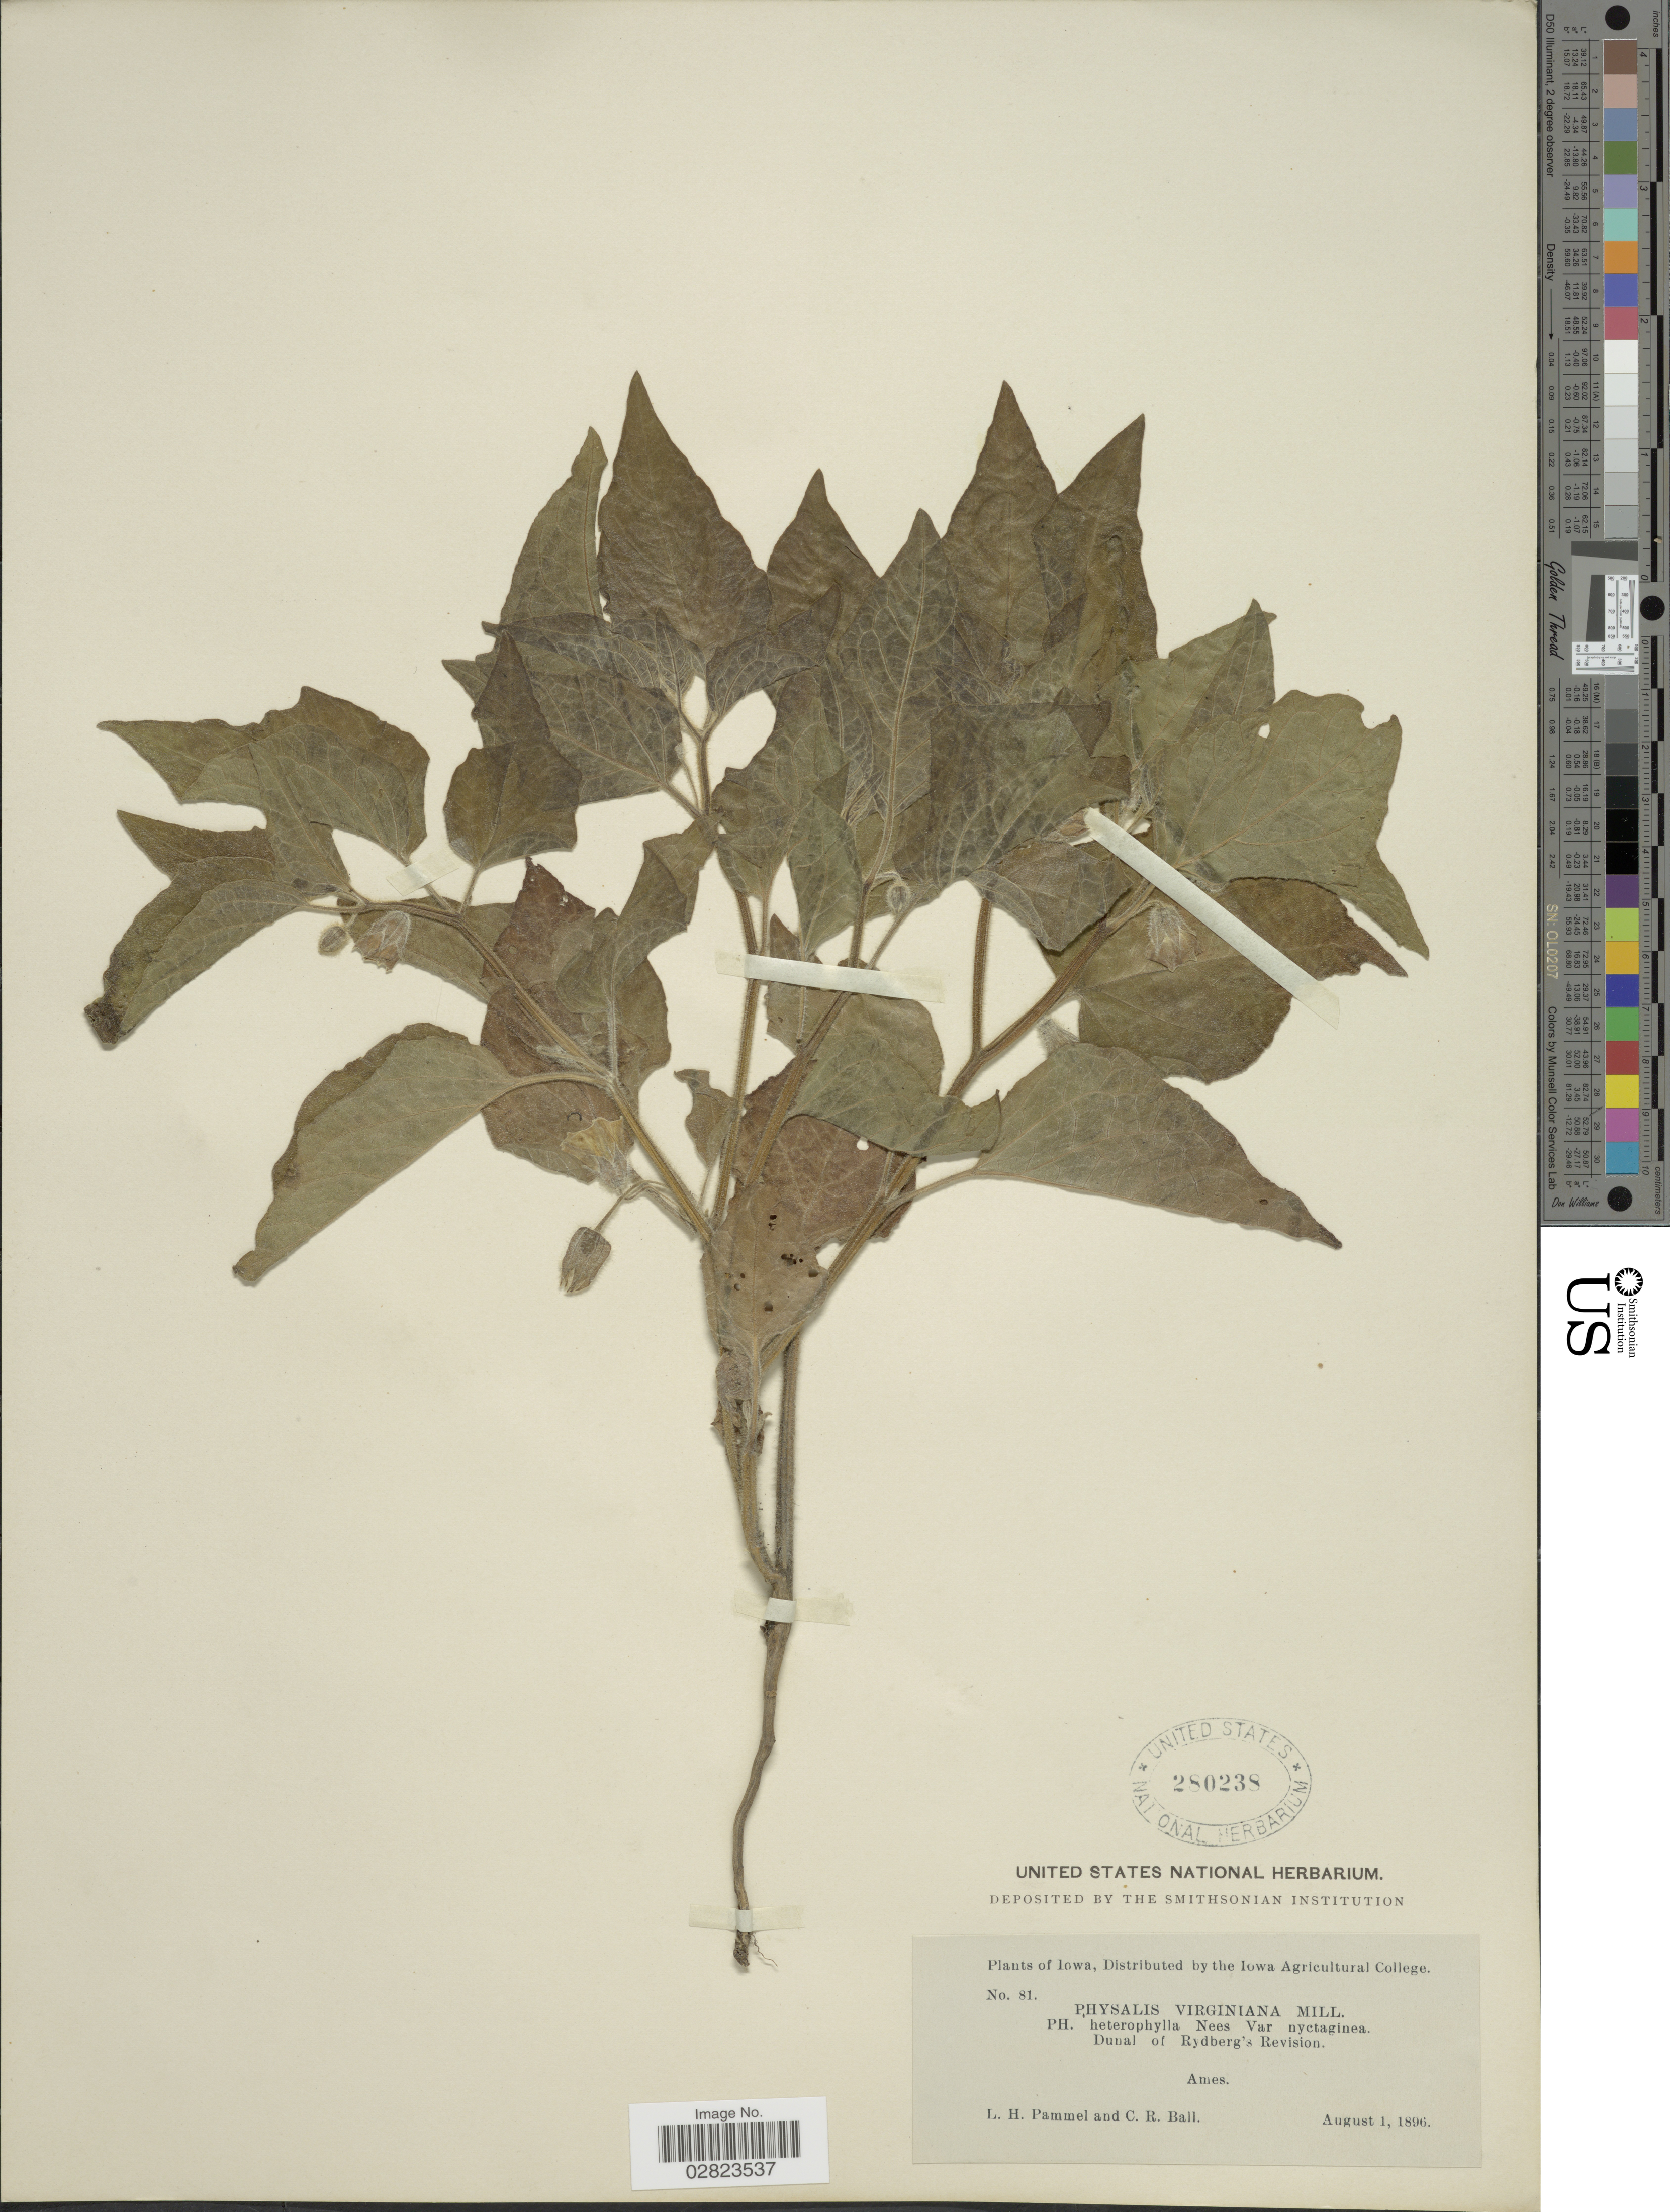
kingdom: Plantae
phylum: Tracheophyta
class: Magnoliopsida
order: Solanales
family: Solanaceae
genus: Physalis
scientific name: Physalis heterophylla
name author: Nees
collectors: L. Pammel & C. R. Ball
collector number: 81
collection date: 1896-08-01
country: United States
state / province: Iowa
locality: Ames.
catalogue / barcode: US 280238